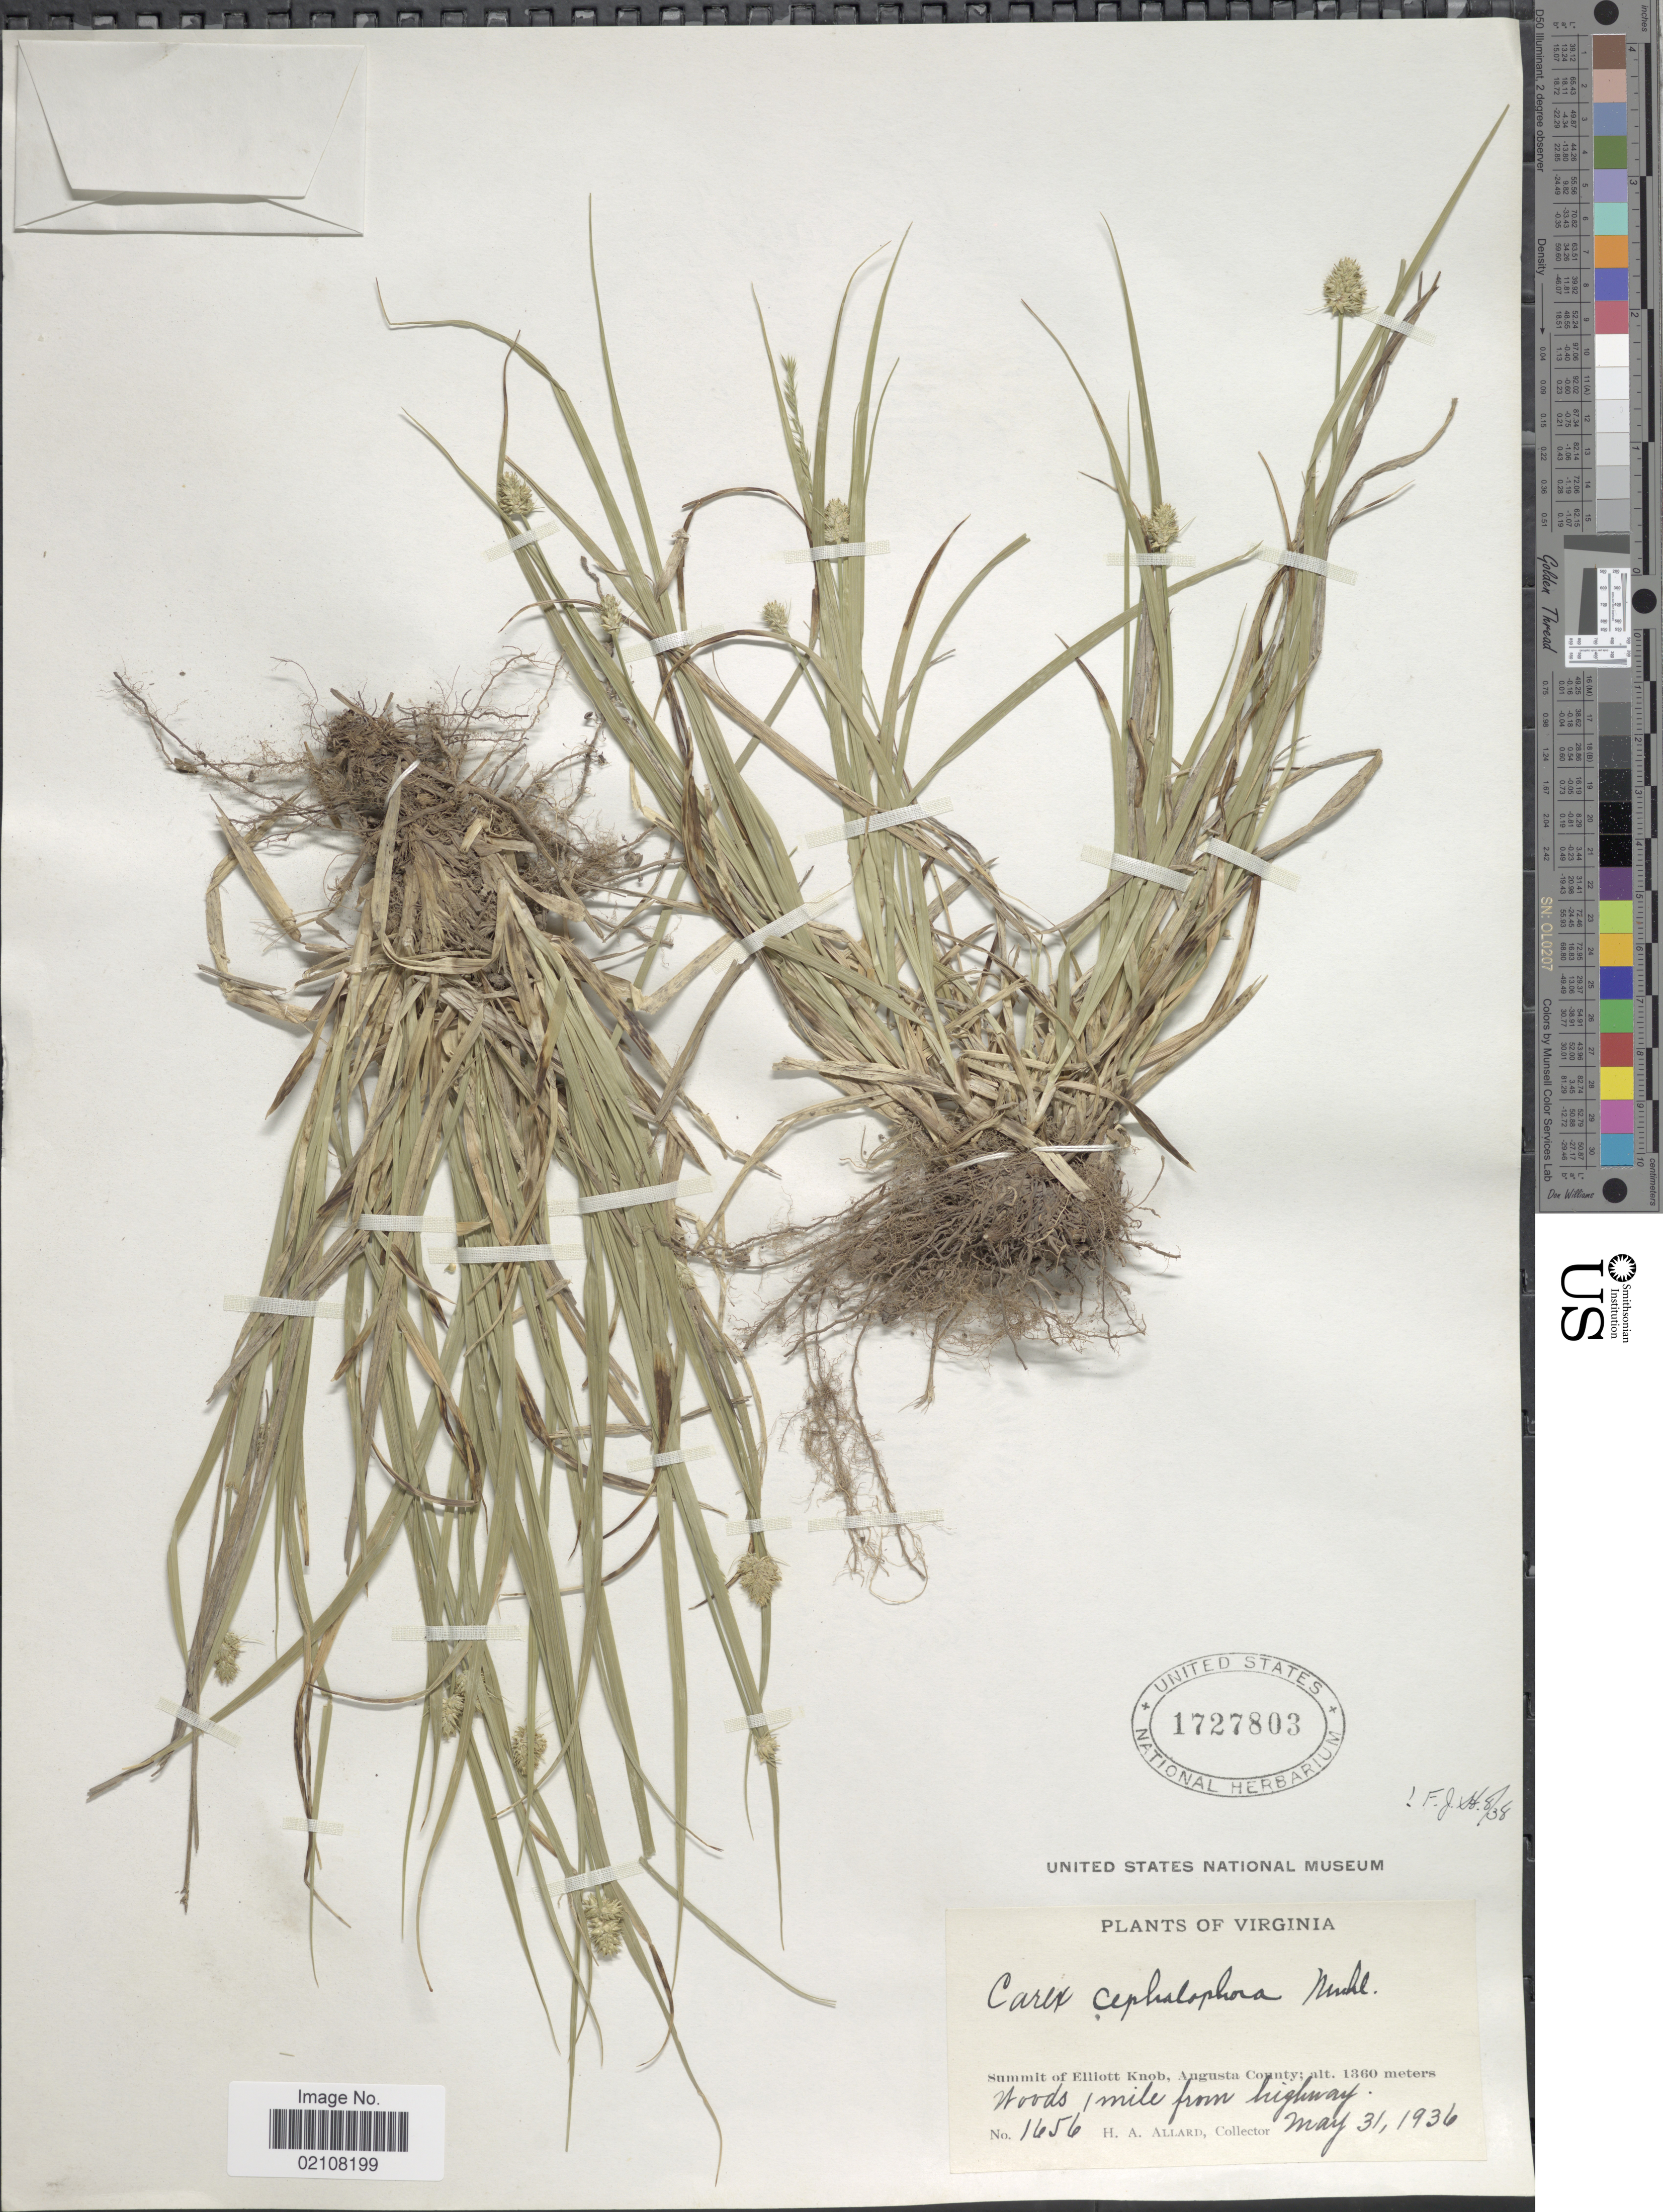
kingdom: Plantae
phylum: Tracheophyta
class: Liliopsida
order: Poales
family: Cyperaceae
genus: Carex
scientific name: Carex cephalophora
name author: Muhl. ex Willd.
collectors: H. A. Allard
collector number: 1656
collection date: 1936-05-31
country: United States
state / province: Virginia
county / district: Augusta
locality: Summit of Elliott Knob, Augusta County, Woods 1 mile from highway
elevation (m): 1360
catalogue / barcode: US 1727803